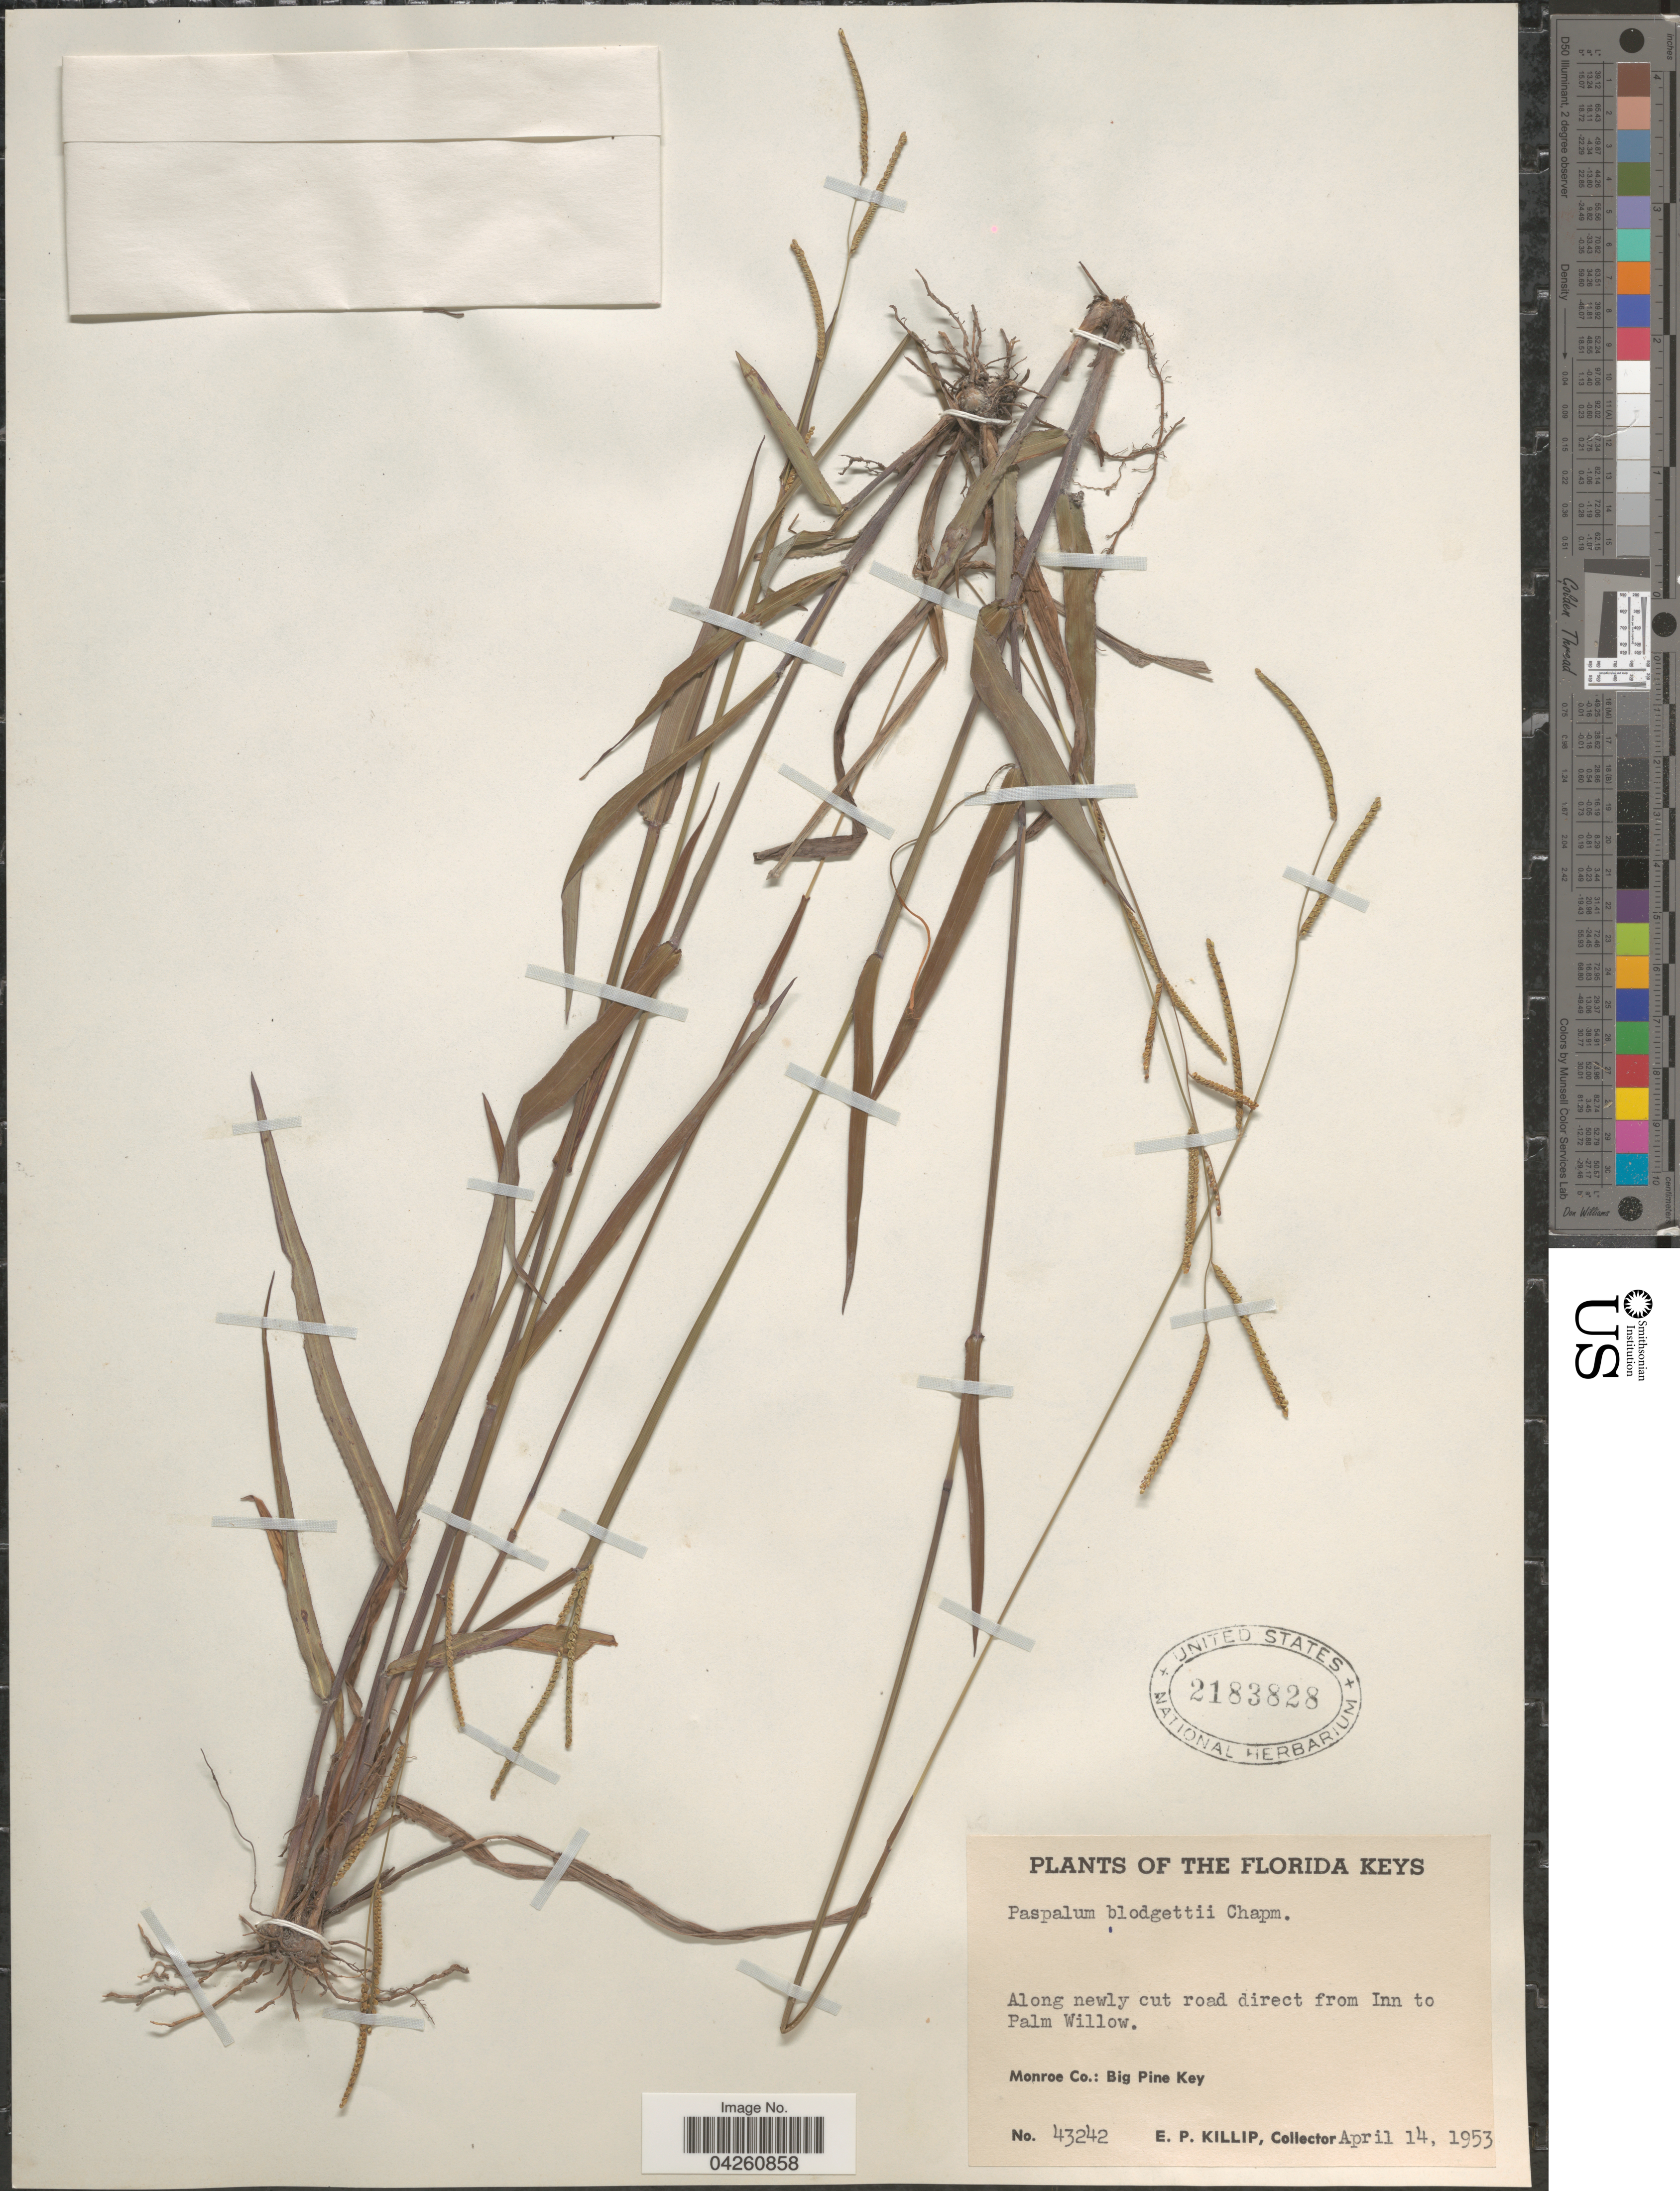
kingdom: Plantae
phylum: Tracheophyta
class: Liliopsida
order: Poales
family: Poaceae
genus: Paspalum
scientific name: Paspalum blodgettii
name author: Chapm.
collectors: E. P. Killip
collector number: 43242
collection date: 1953-04-14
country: United States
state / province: Florida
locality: Florida Keys. Along newly cut road direct from Inn to Palm Willow. Monroe Co.: Big Pine Key.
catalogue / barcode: US 2183828